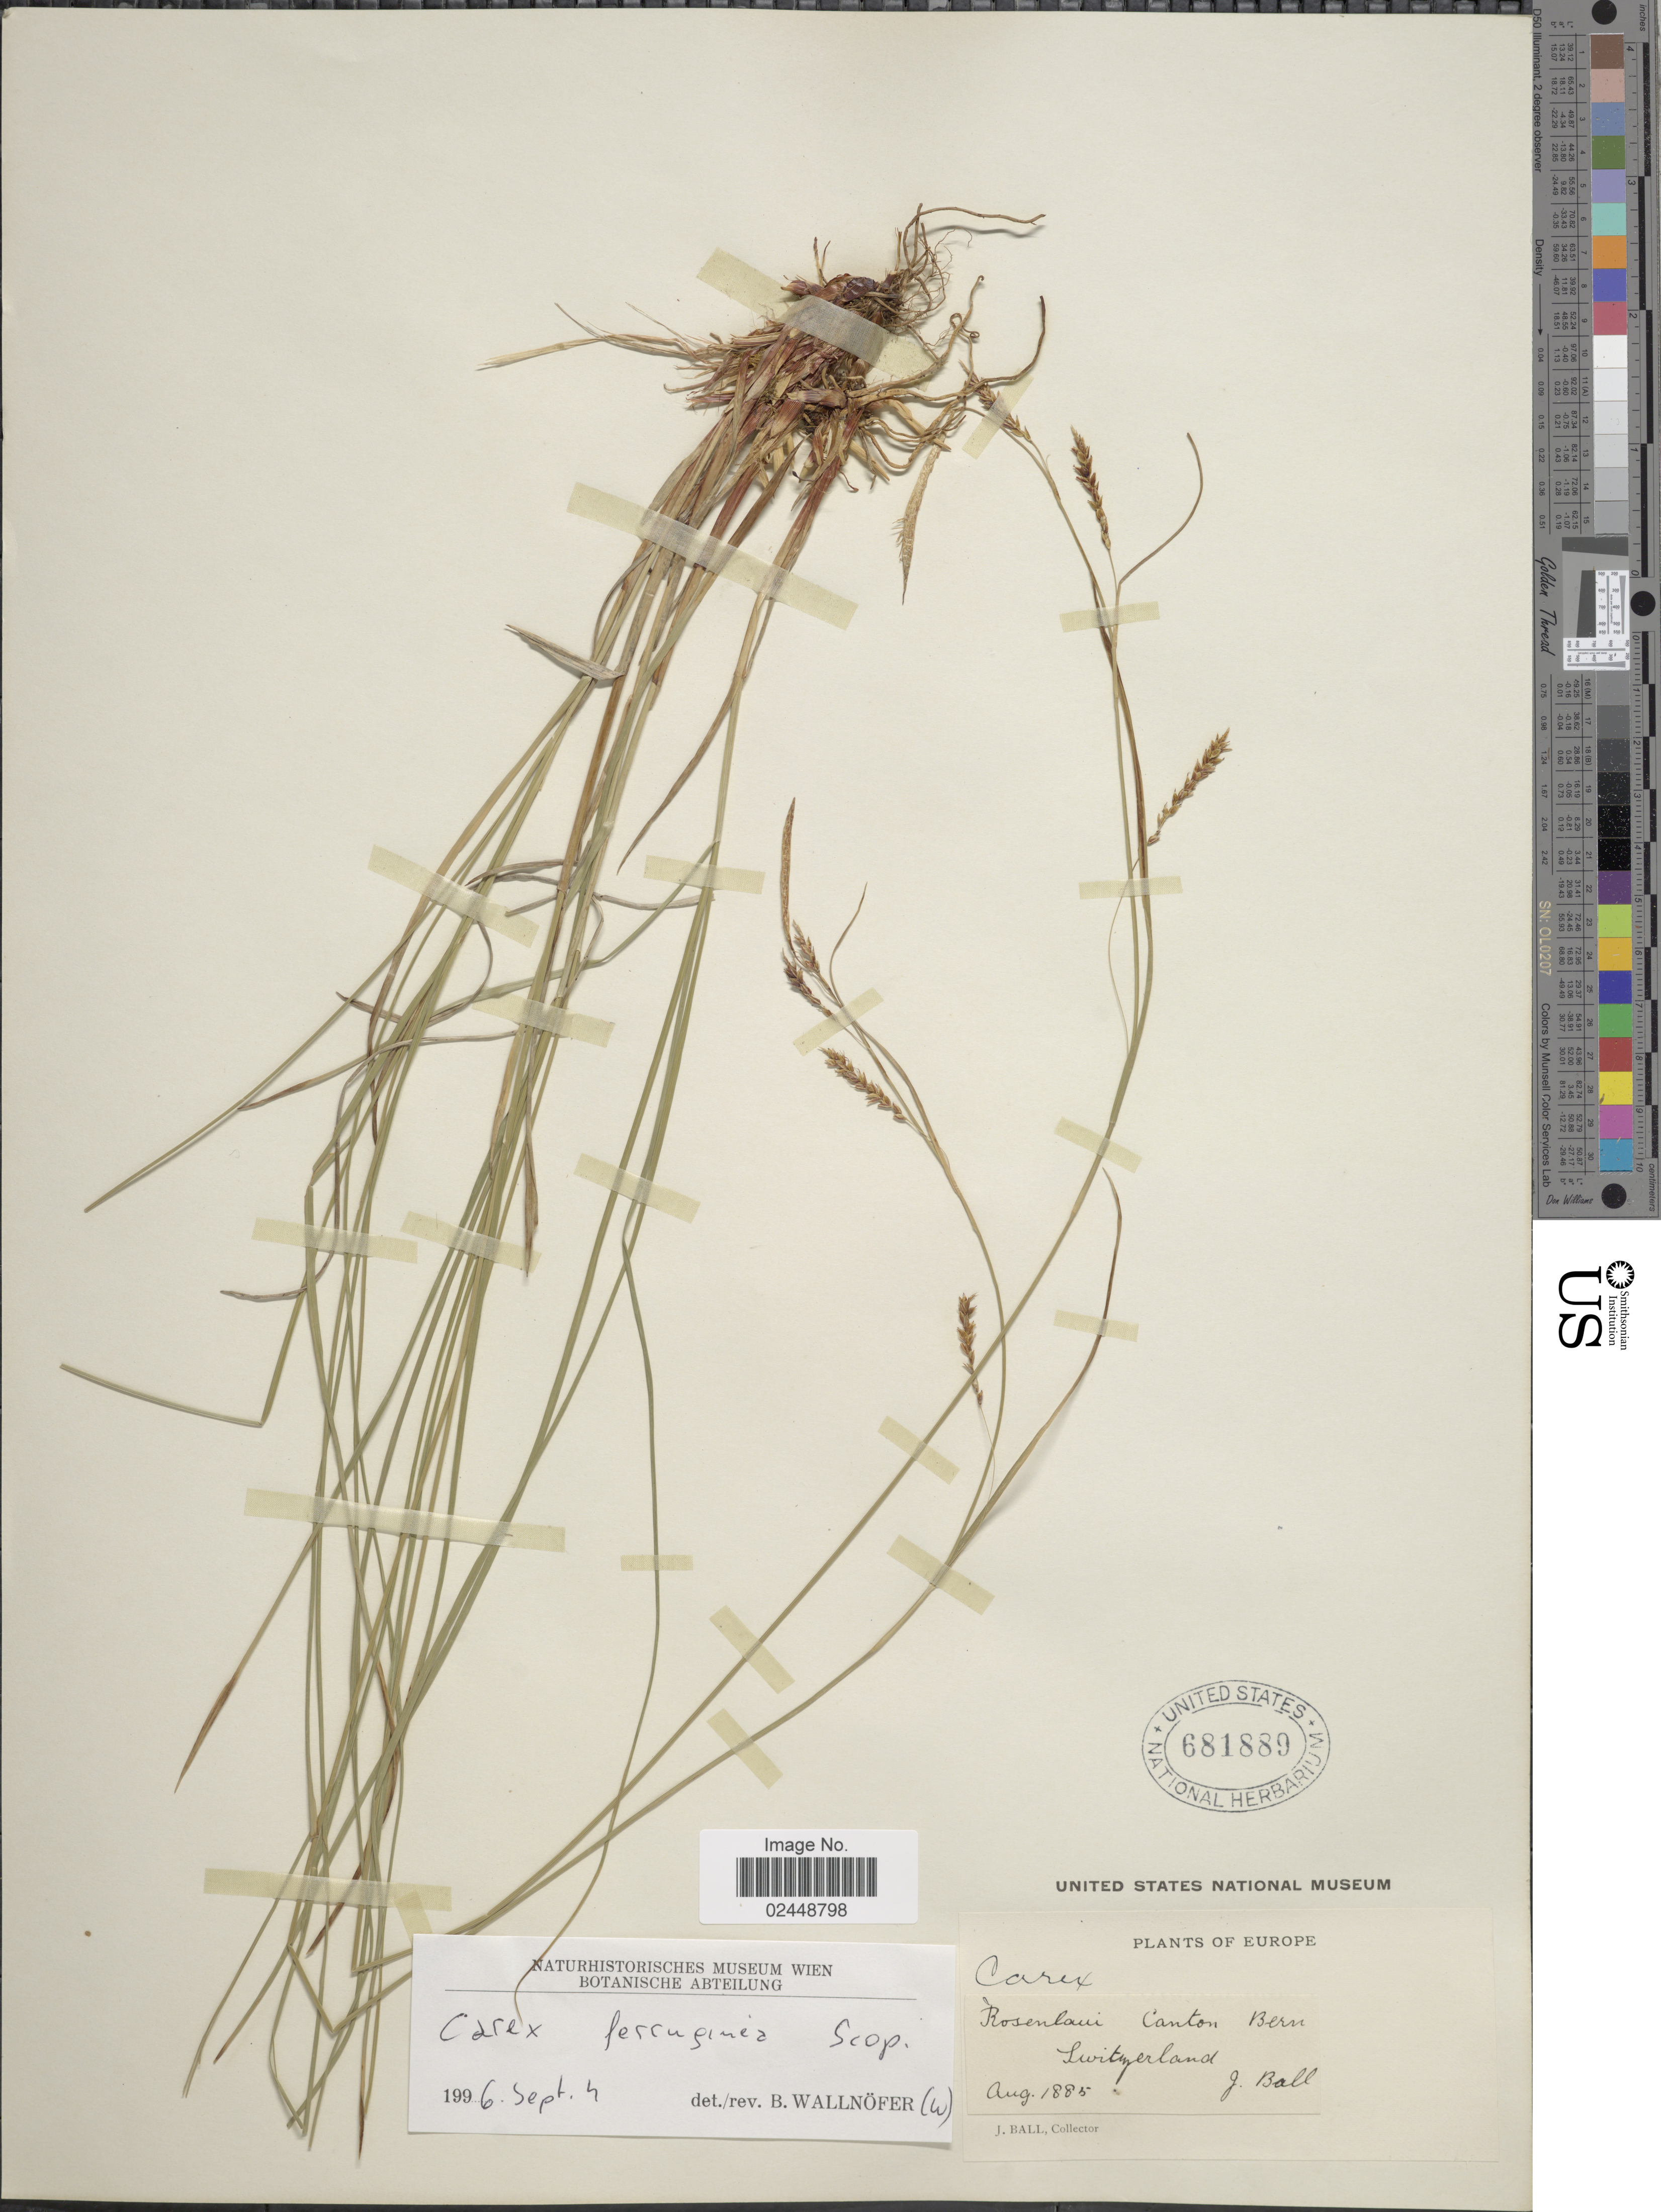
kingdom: Plantae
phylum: Tracheophyta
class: Liliopsida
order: Poales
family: Cyperaceae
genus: Carex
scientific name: Carex ferruginea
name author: Scop.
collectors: J. Ball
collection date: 1885-08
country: Switzerland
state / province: Bern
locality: Rosenlaui Canton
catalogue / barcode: US 681889